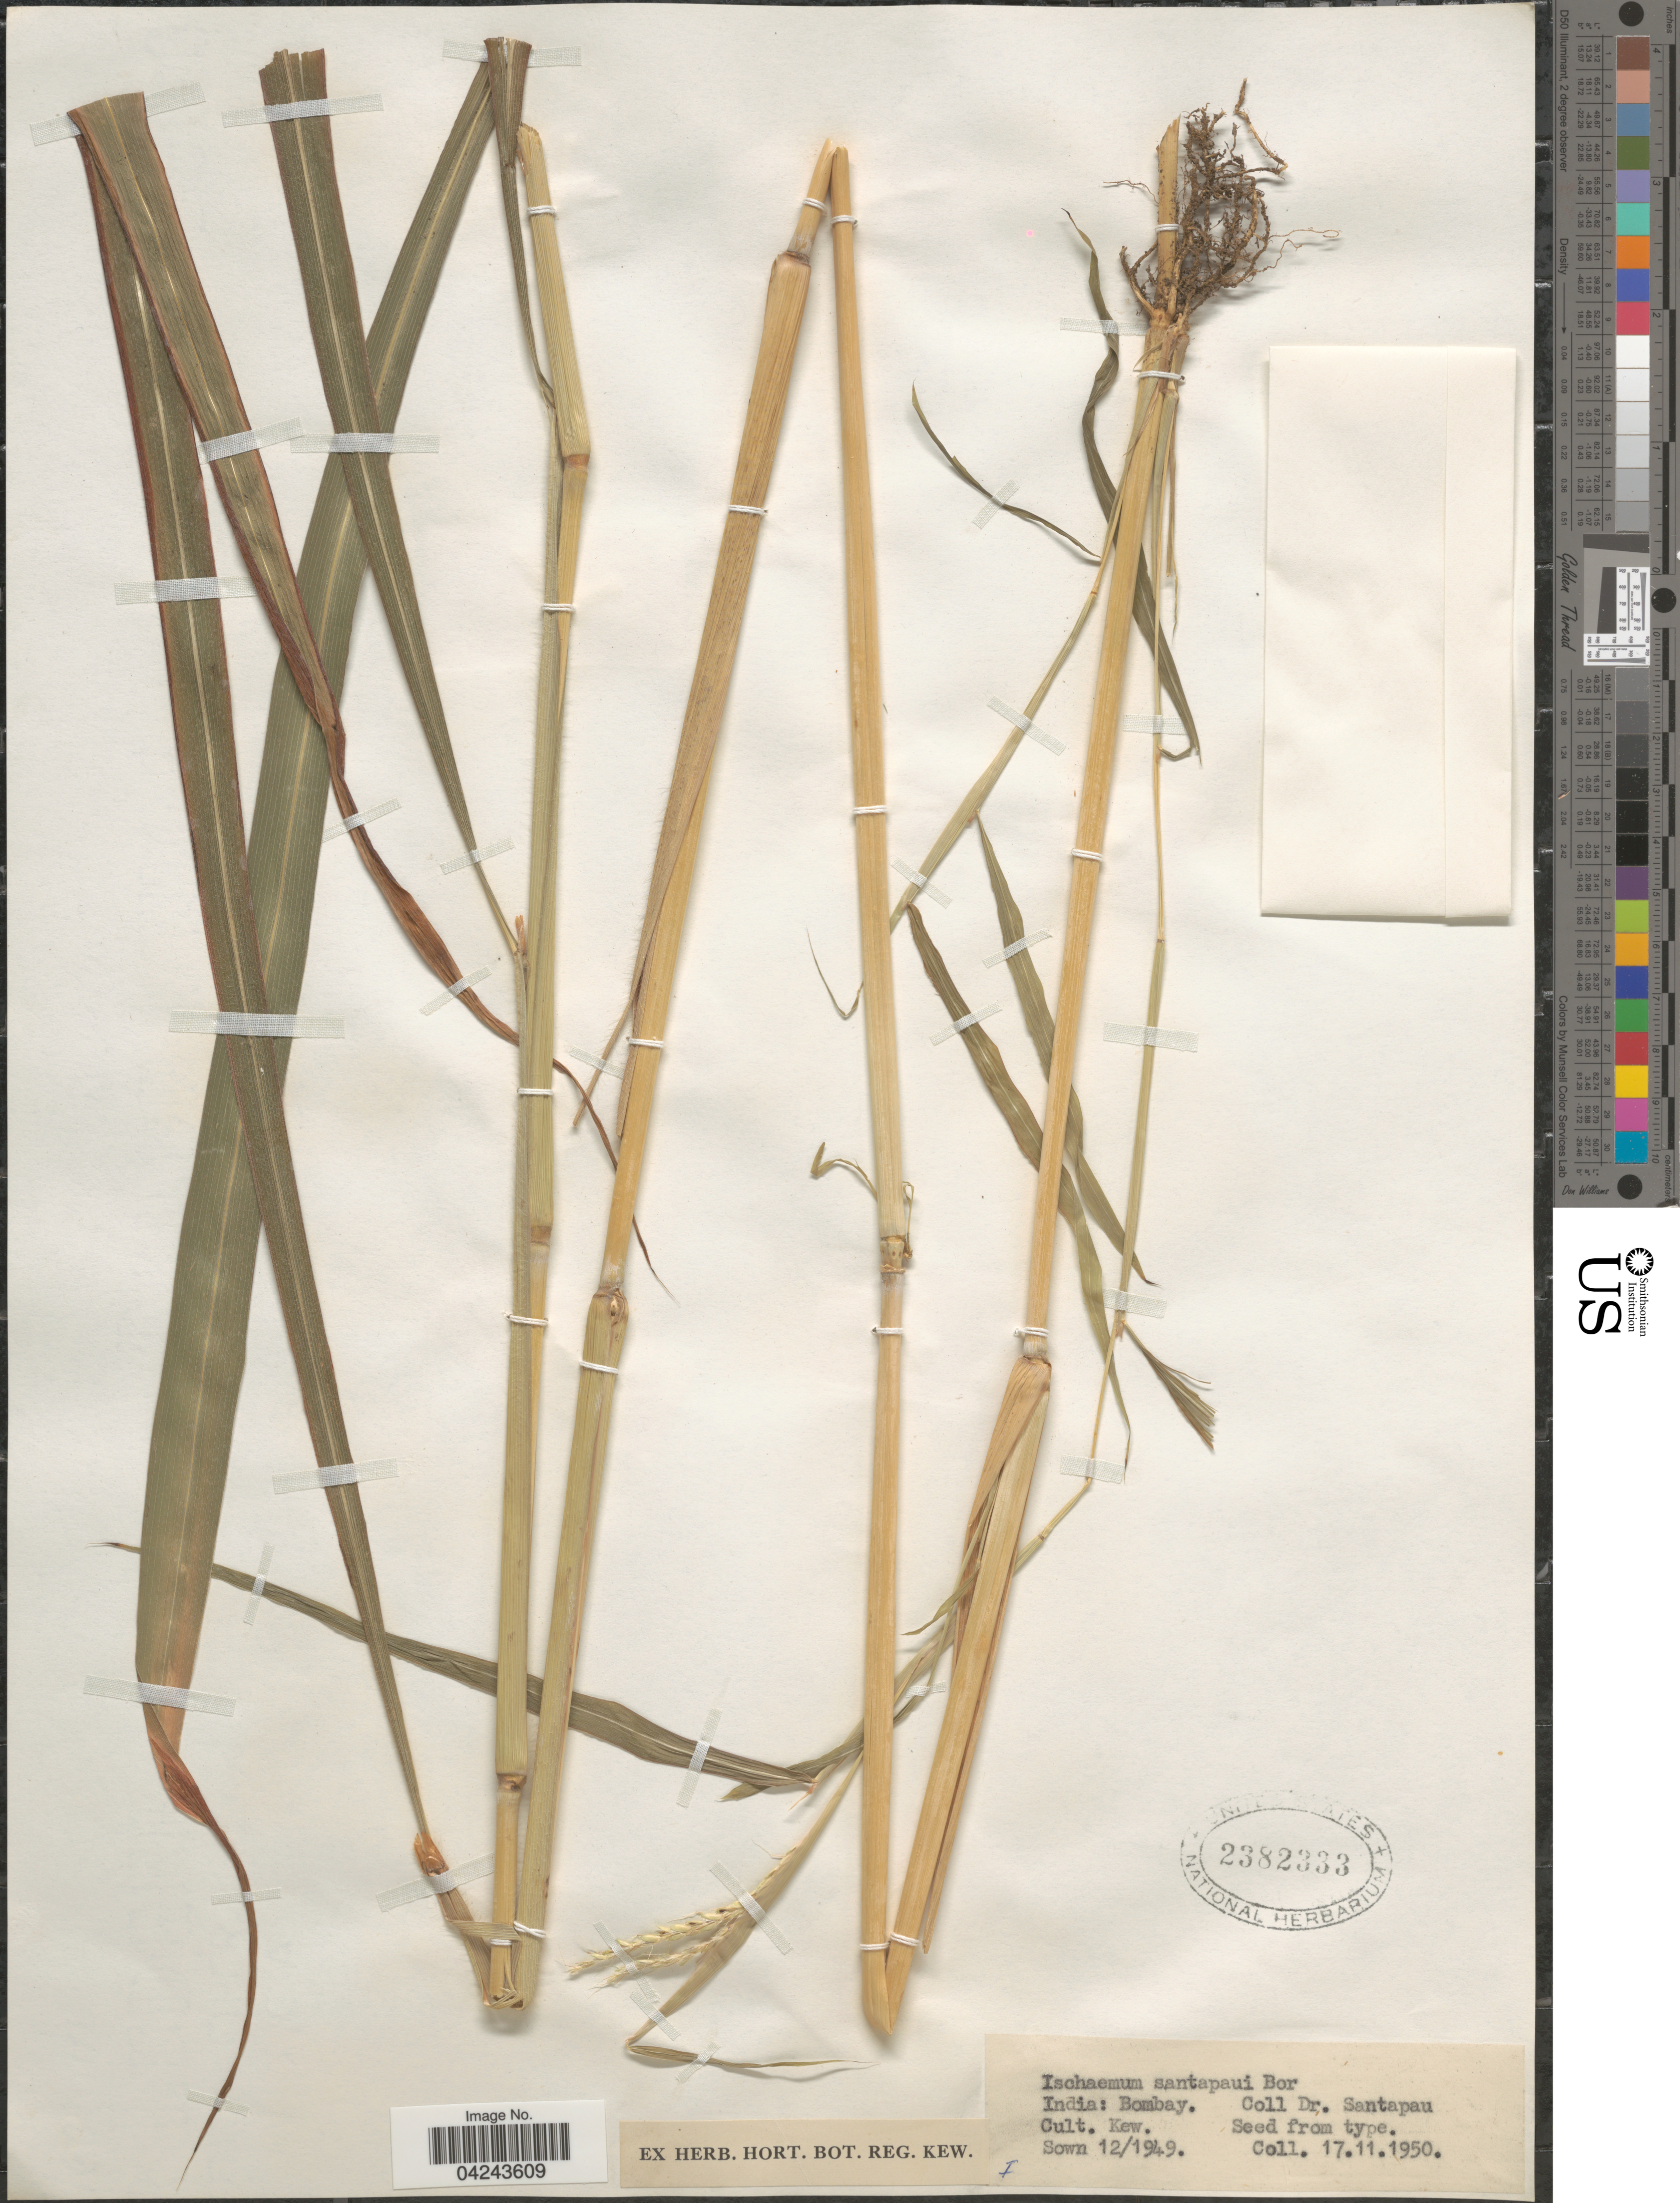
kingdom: Plantae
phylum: Tracheophyta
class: Liliopsida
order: Poales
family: Poaceae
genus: Ischaemum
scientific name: Ischaemum santapaui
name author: Bor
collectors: Santapau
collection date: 1950-11-17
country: India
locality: Bombay. Kew.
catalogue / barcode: US 2382333